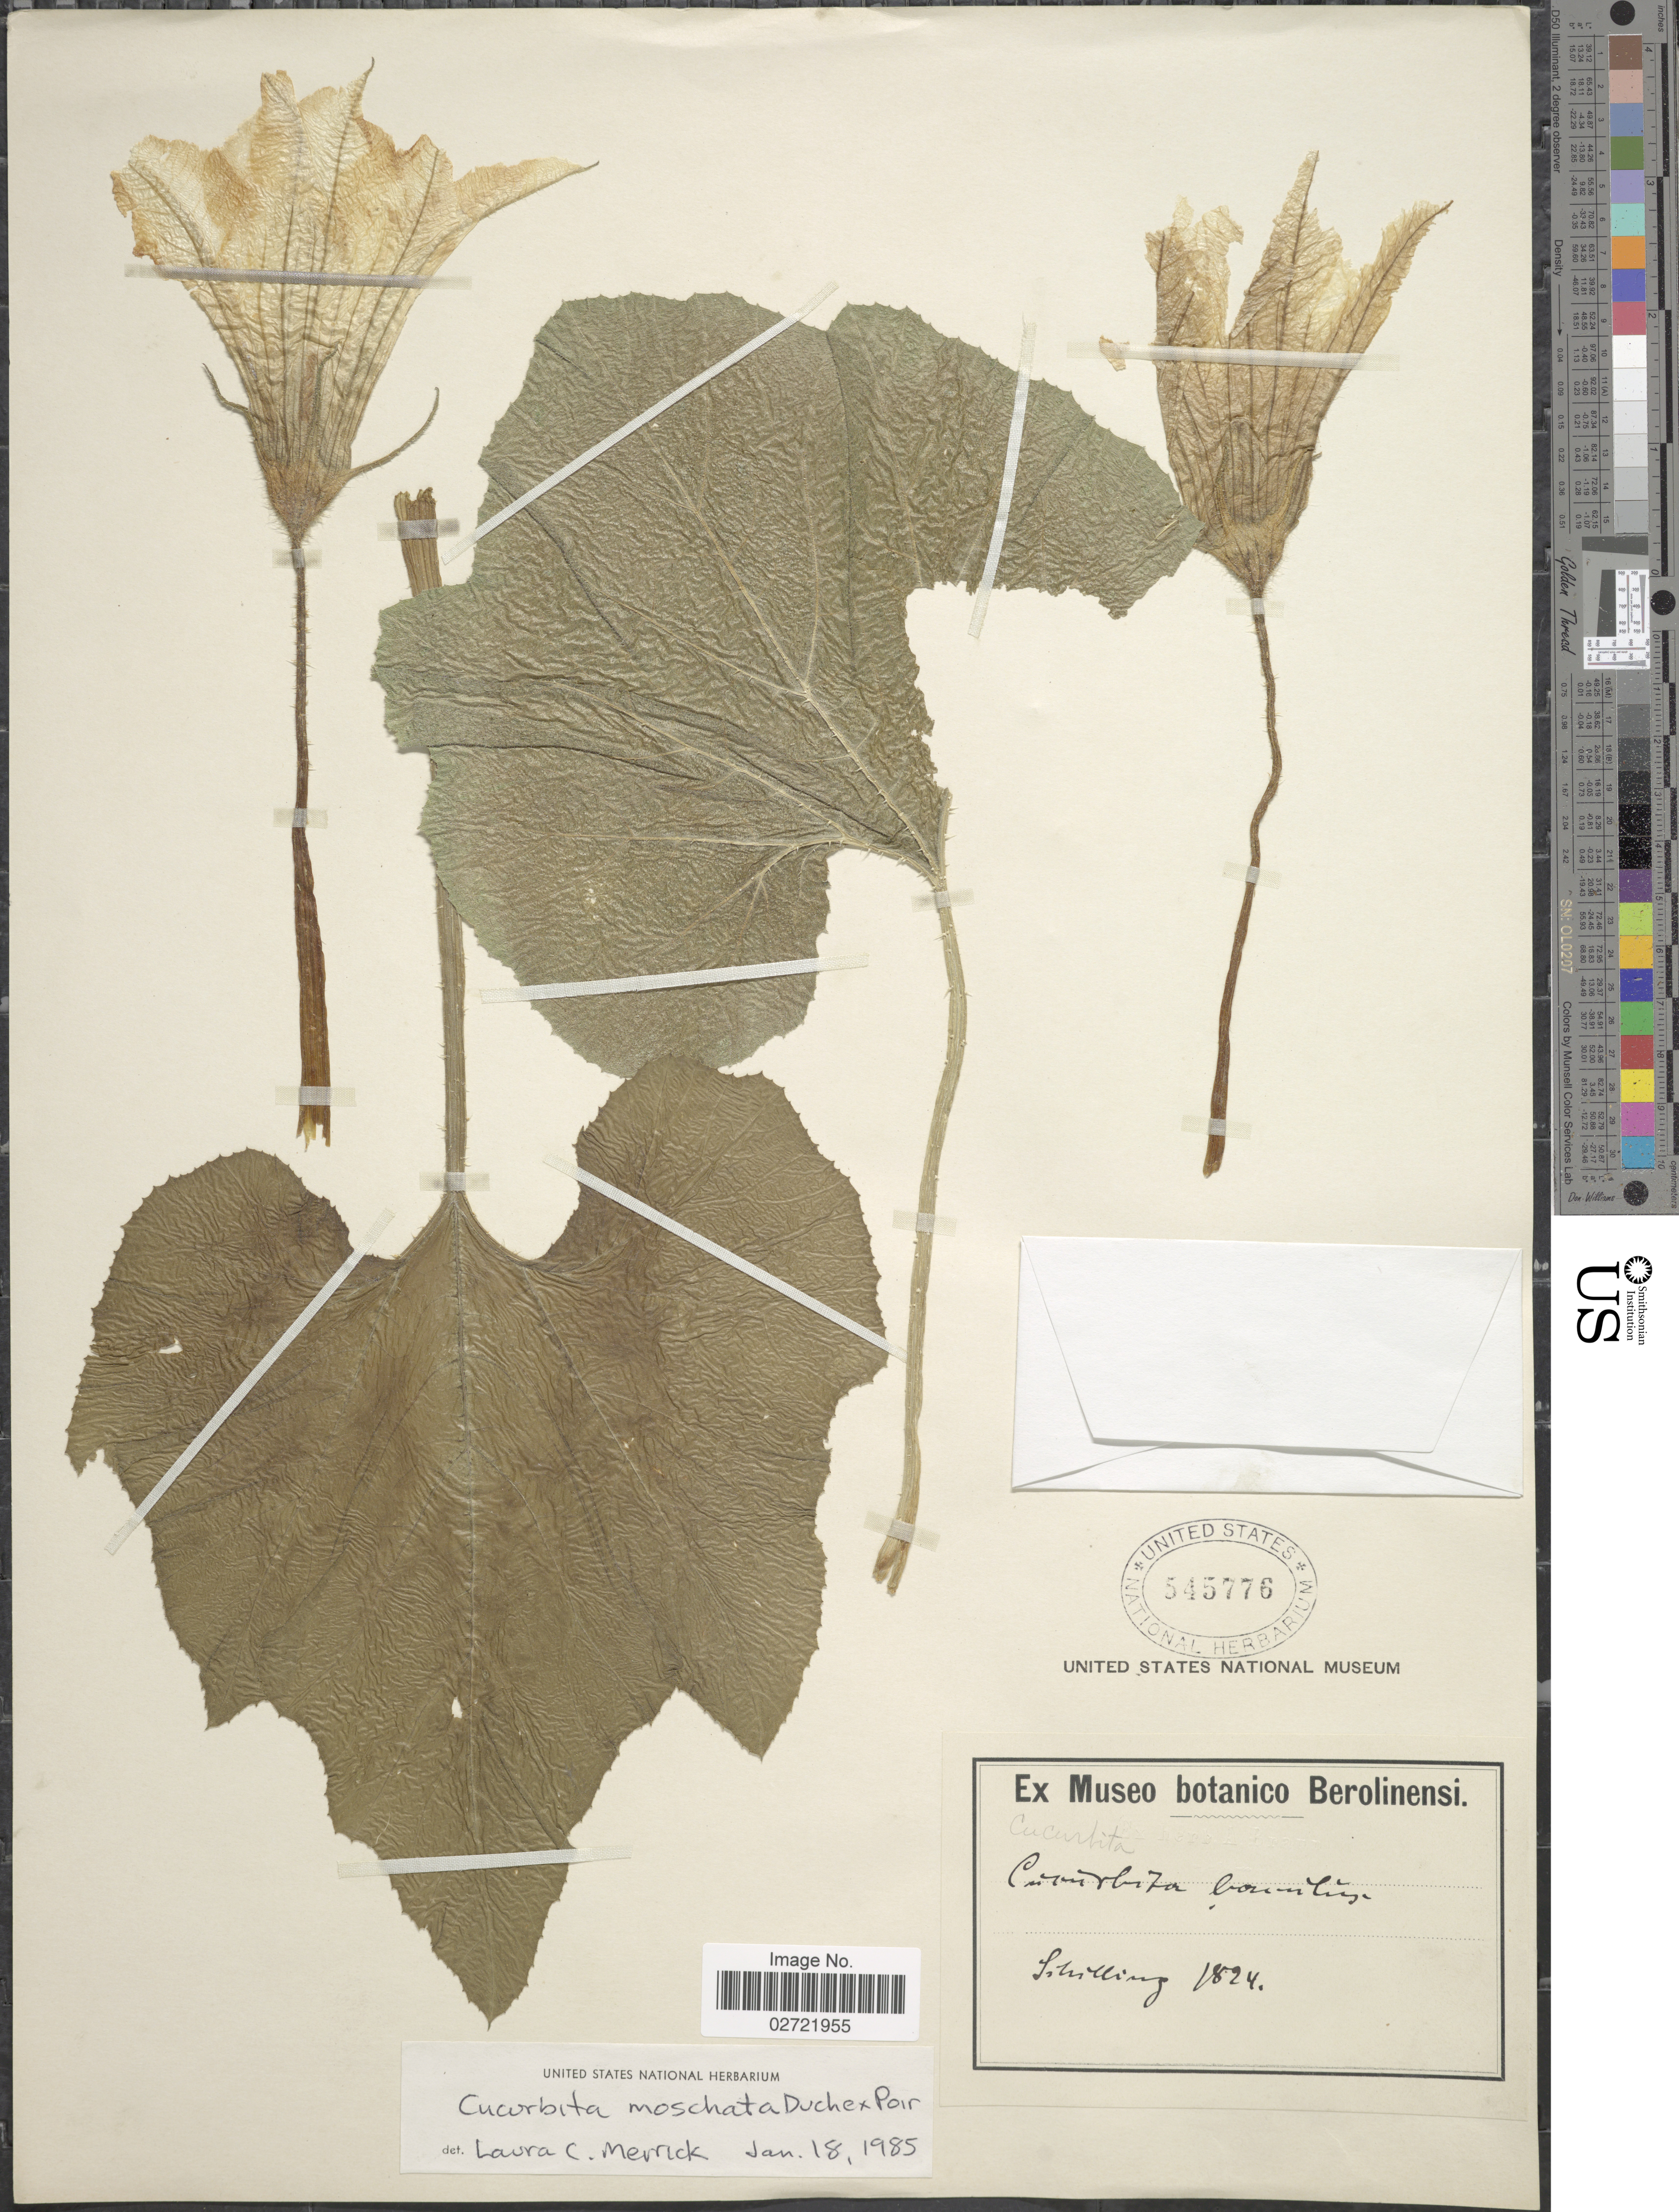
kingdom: Plantae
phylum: Tracheophyta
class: Magnoliopsida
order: Cucurbitales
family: Cucurbitaceae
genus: Cucurbita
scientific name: Cucurbita moschata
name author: (Duch.) Poir.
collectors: Schilling, --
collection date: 1824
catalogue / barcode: US 545776